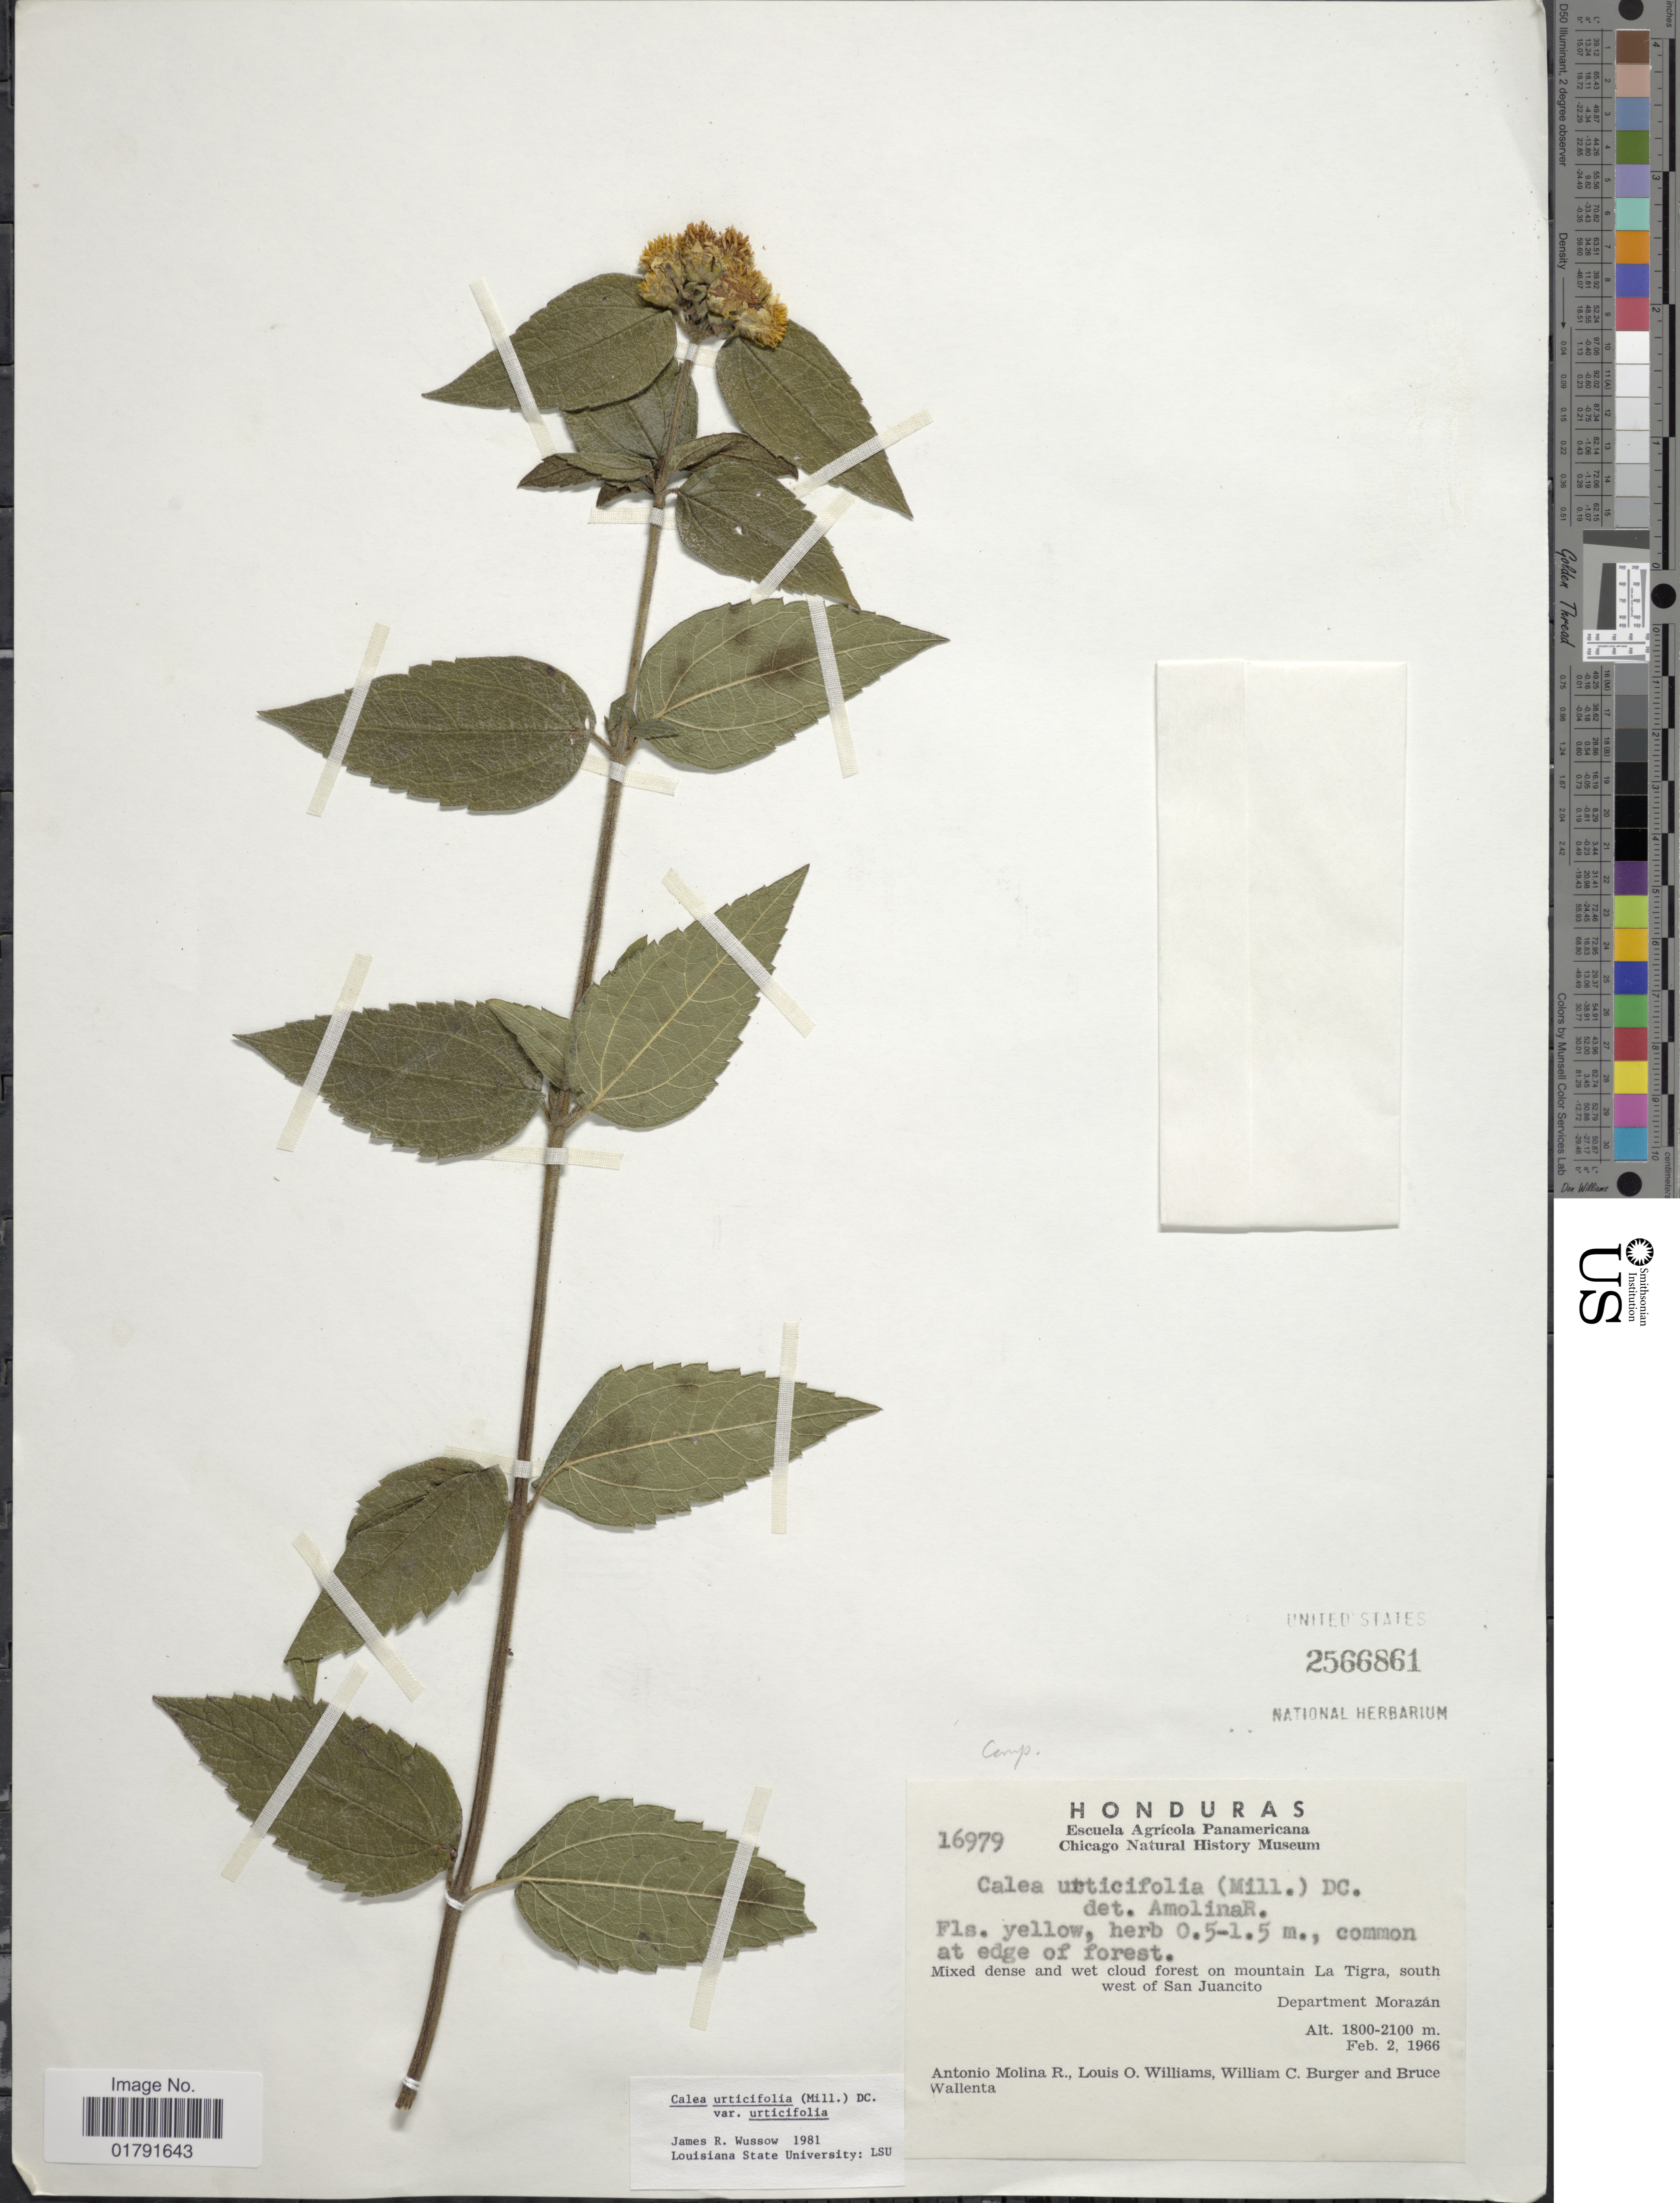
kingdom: Plantae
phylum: Tracheophyta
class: Magnoliopsida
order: Asterales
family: Asteraceae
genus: Calea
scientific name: Calea urticifolia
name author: (Mill.) DC.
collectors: A. Molina R., L. O. Williams, W. Burger & B. Wallenta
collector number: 16979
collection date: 1966-02-02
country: Honduras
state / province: Fco. Morazán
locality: At edge of forest, mixed dense and wet cloud forest on mountain La Tigra, south west of San Juancito.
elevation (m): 1800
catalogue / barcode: US 2566861